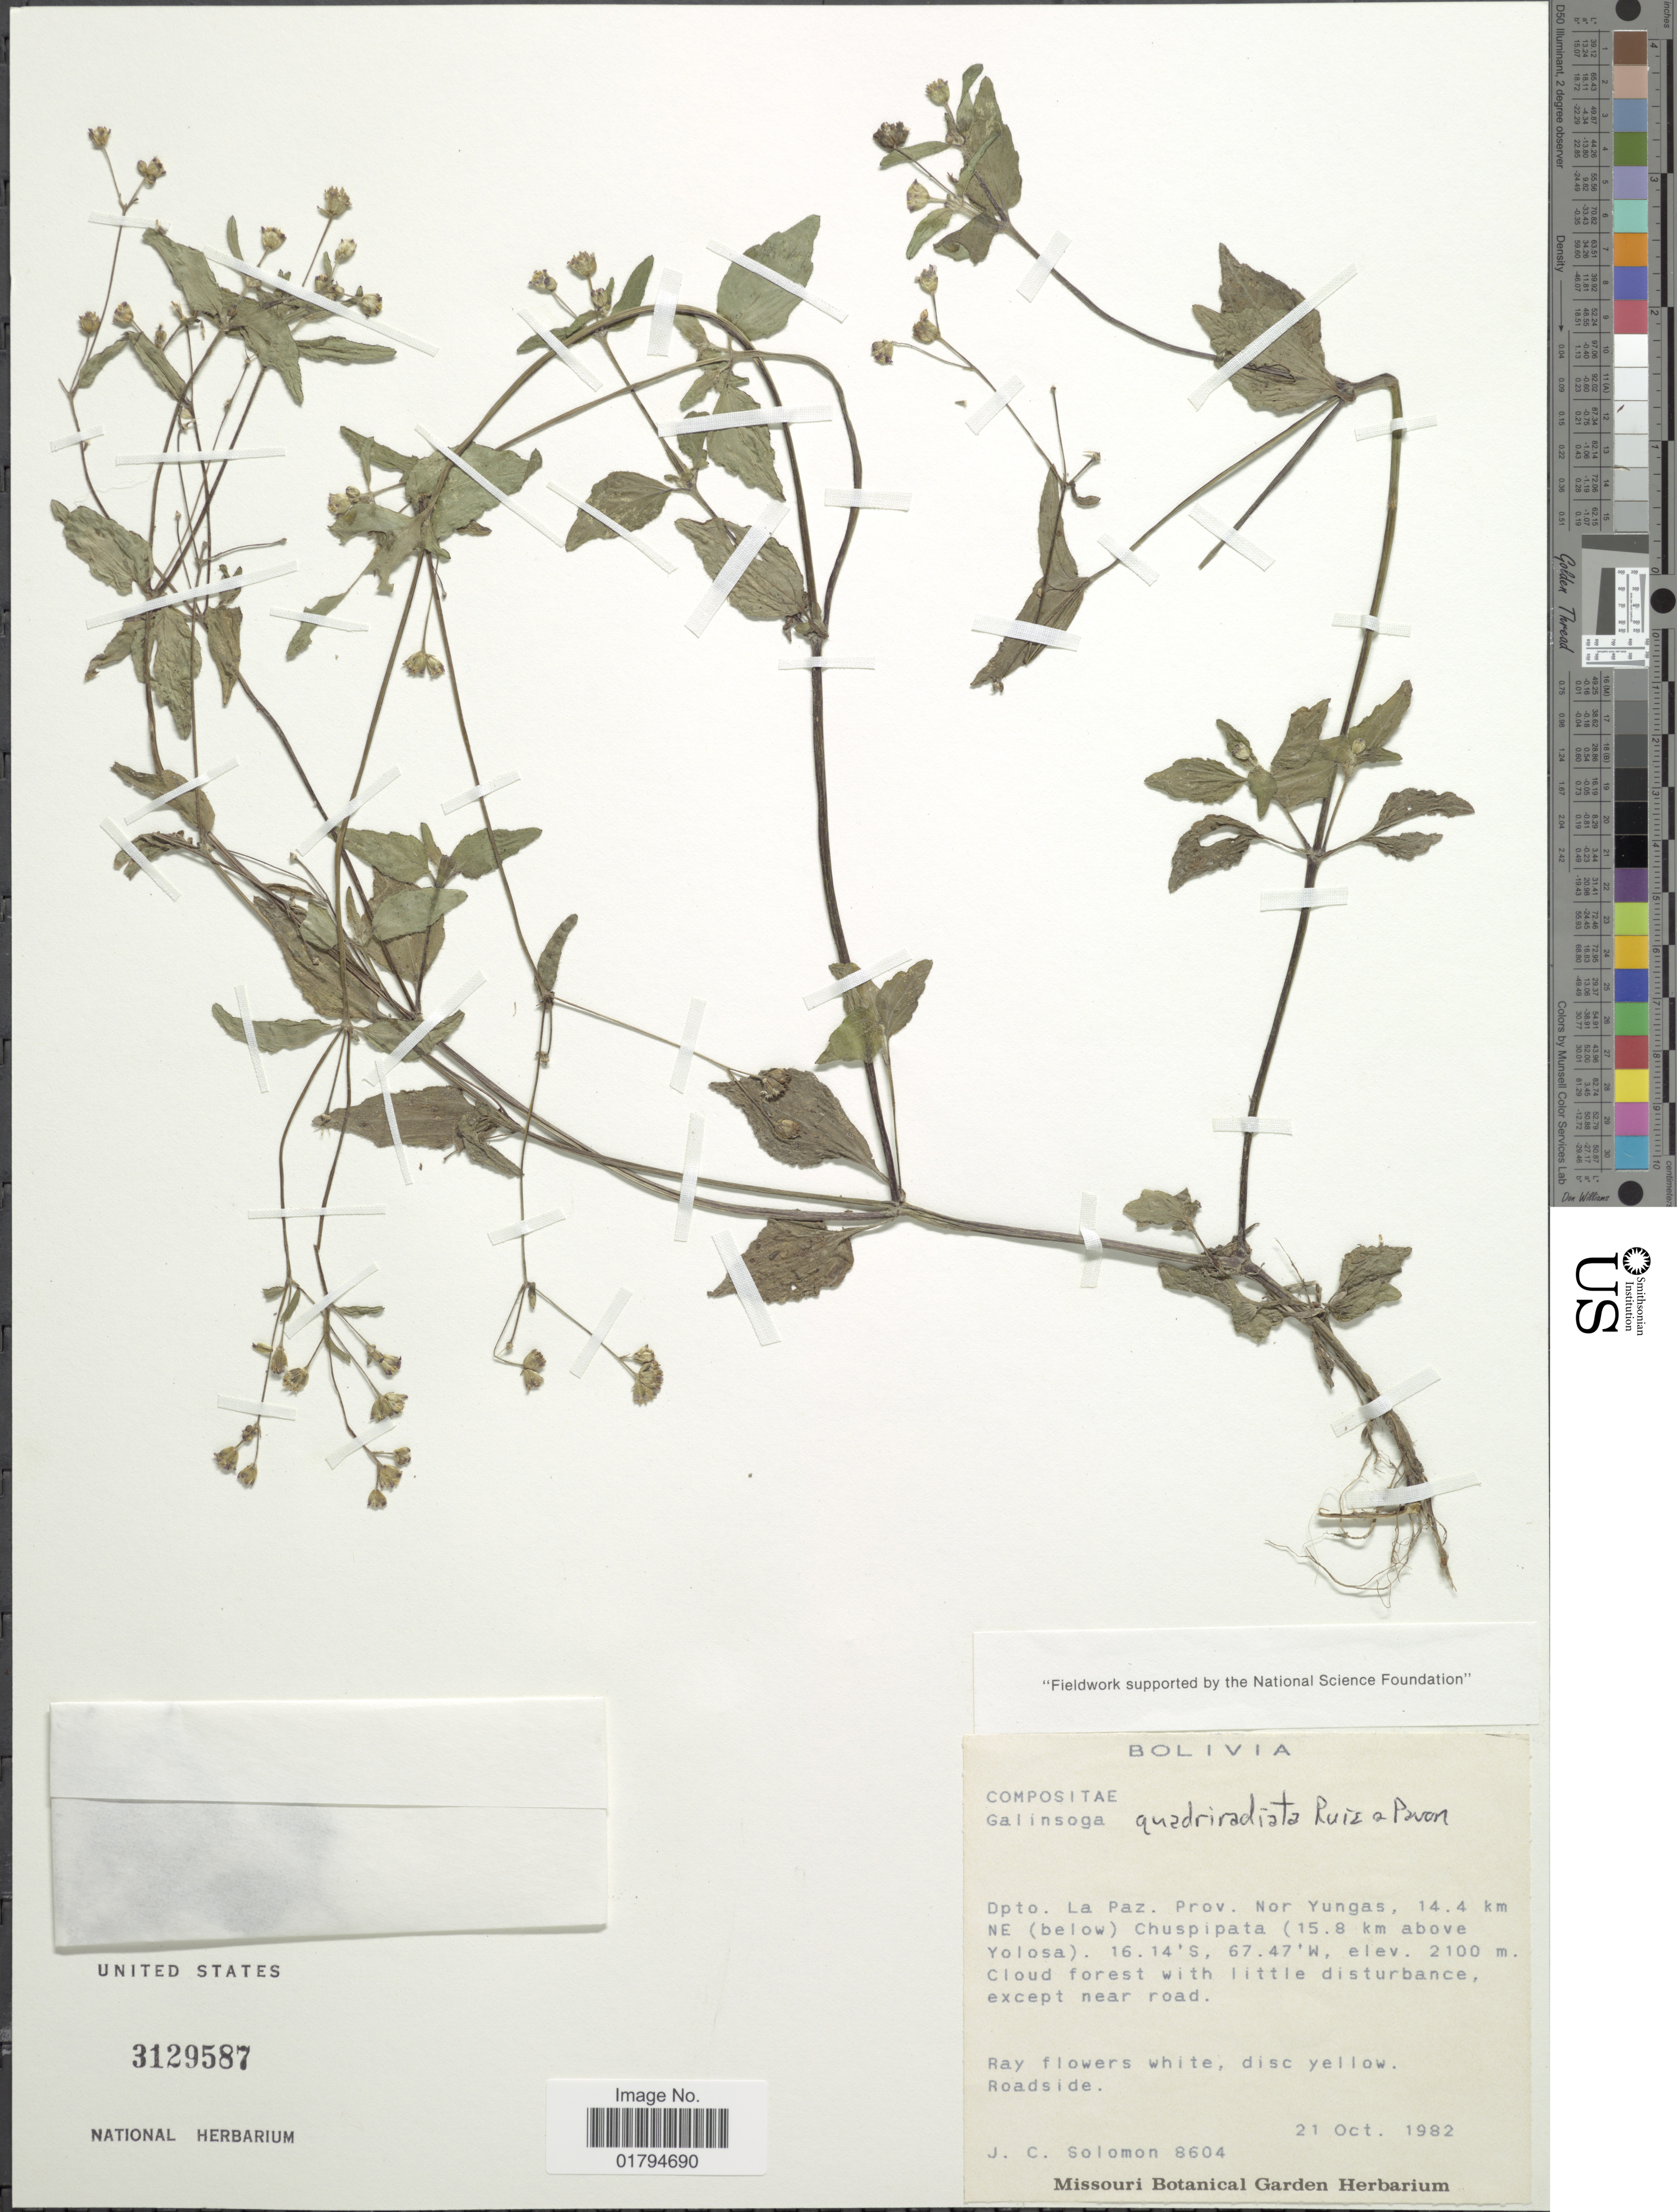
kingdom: Plantae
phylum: Tracheophyta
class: Magnoliopsida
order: Asterales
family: Asteraceae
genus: Galinsoga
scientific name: Galinsoga quadriradiata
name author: Ruiz & Pav.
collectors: J. C. Solomon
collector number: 8604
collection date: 1982-10-21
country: Bolivia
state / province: La Paz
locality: Nor Yungas, 14.4 km NE (below) Chuspipata (15.8 km above Yolosa)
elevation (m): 2100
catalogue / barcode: US 3129587